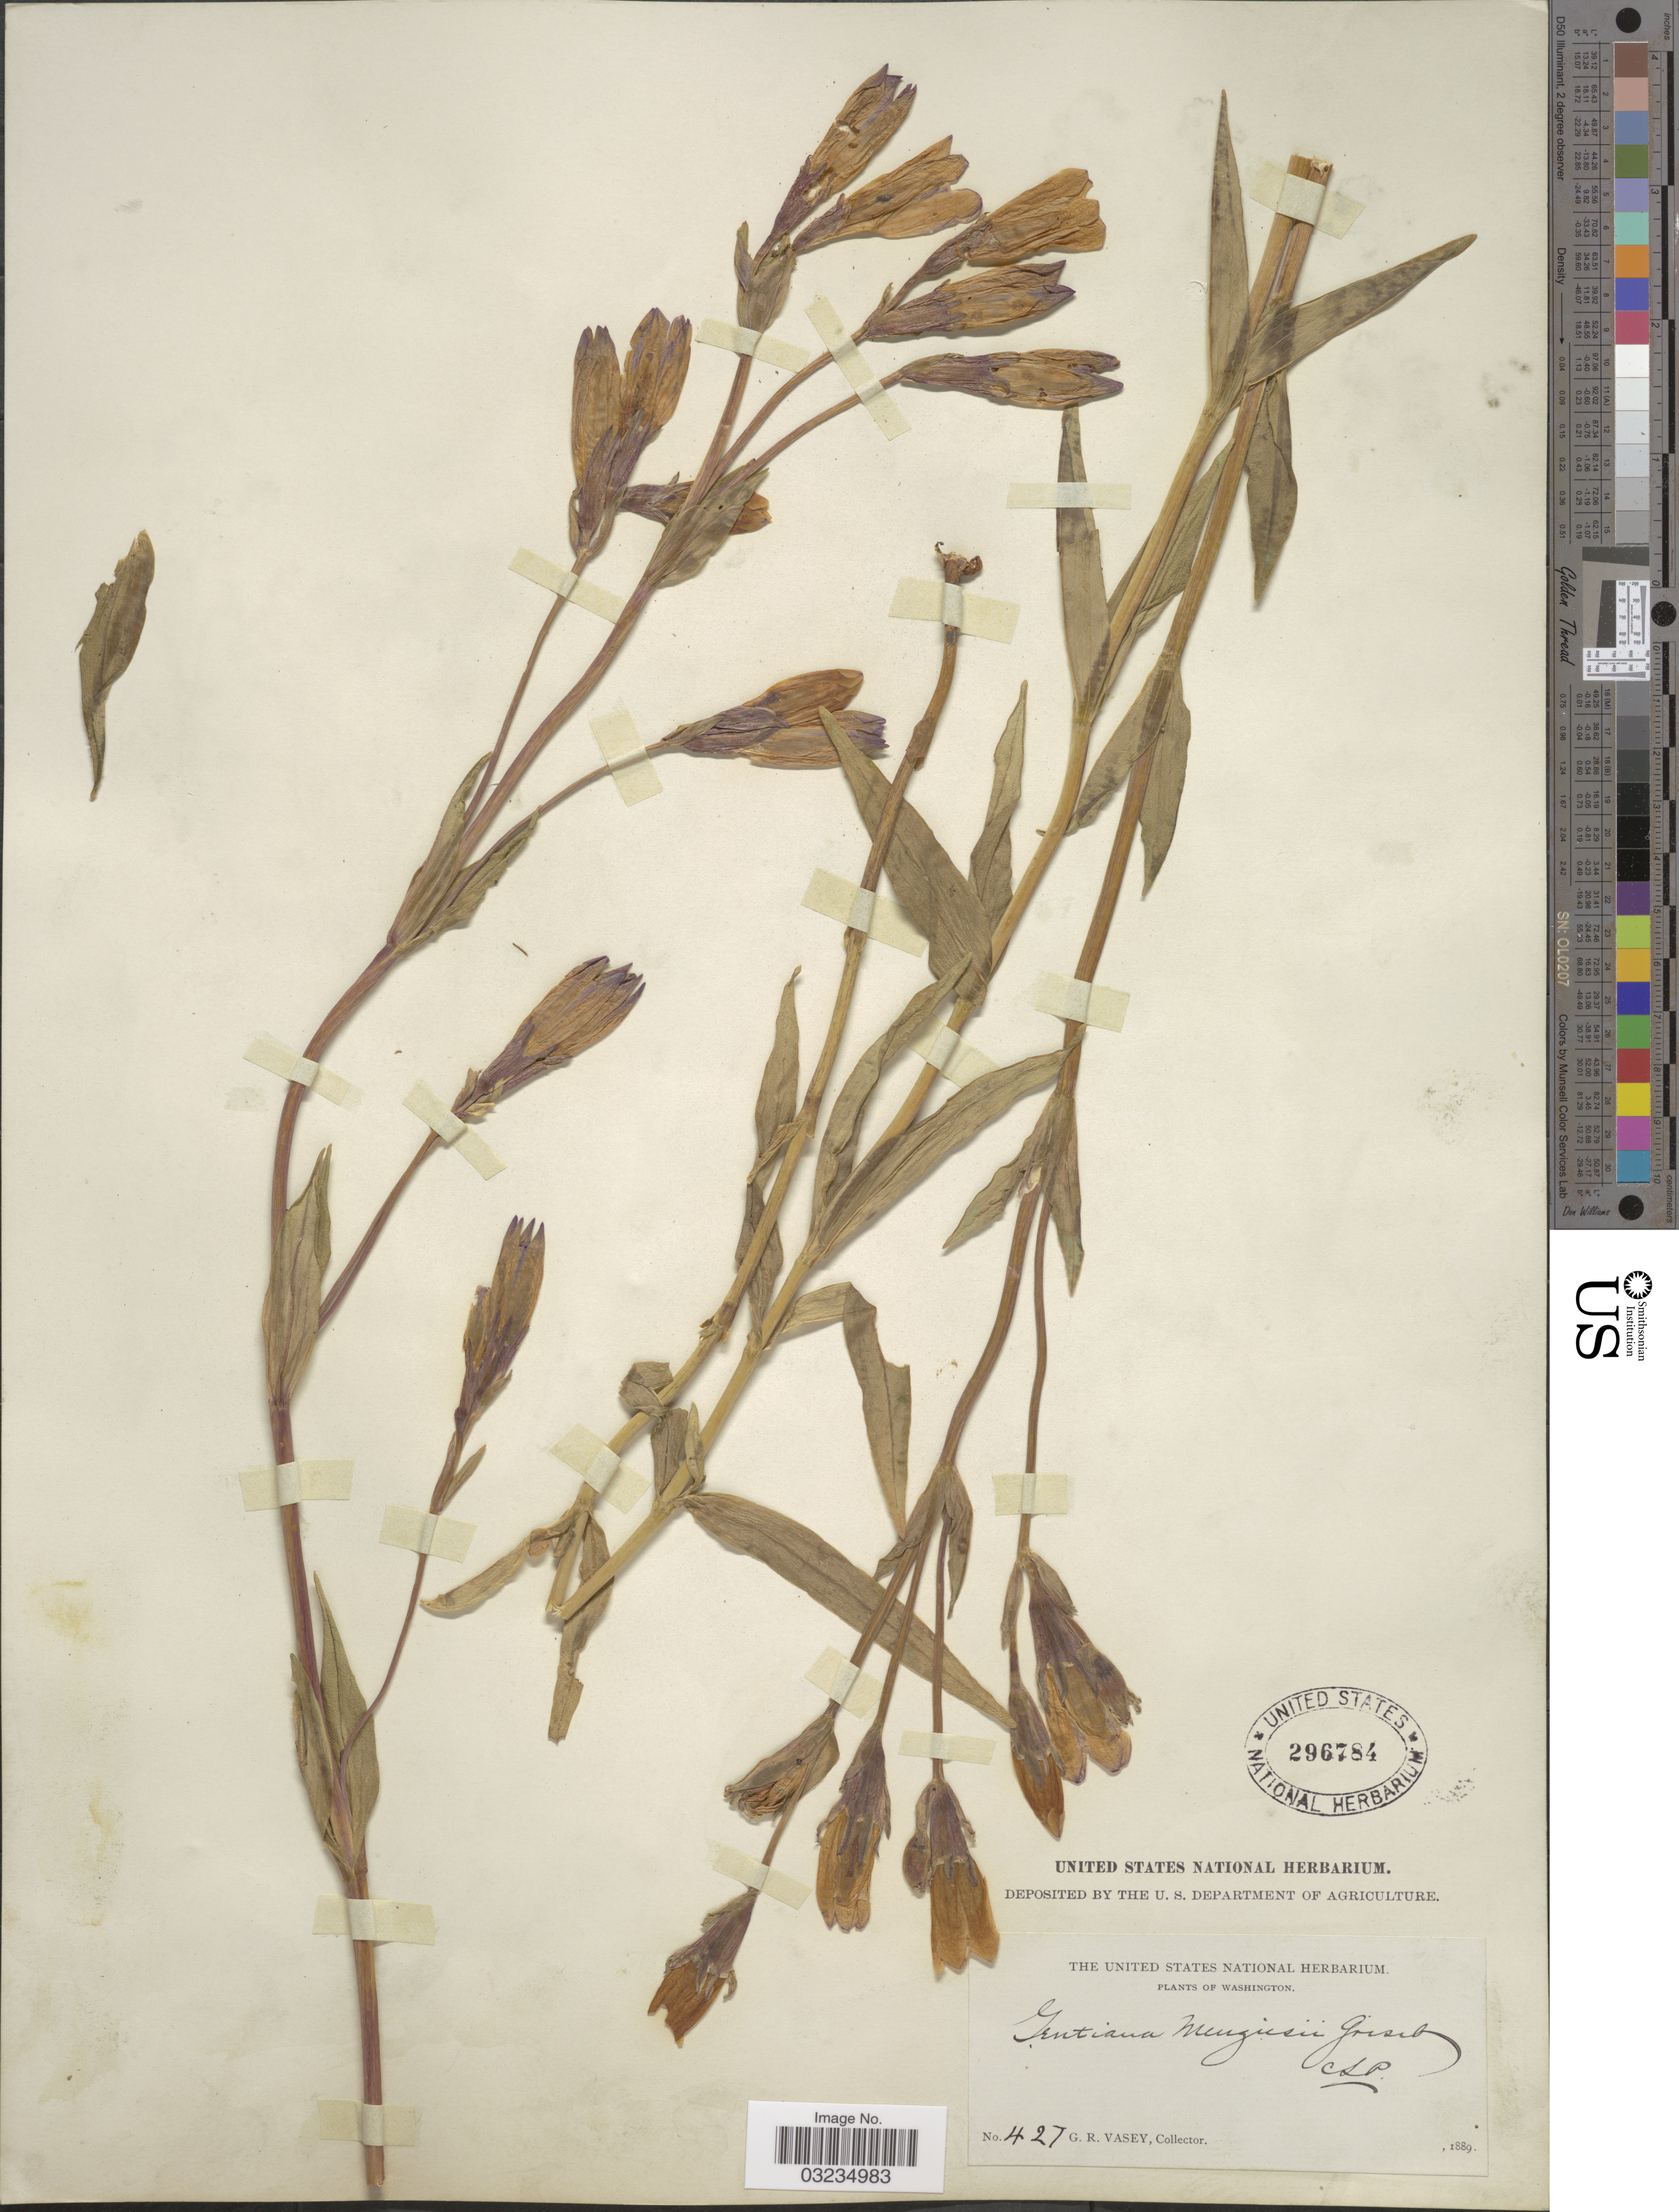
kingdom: Plantae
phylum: Tracheophyta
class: Magnoliopsida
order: Gentianales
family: Gentianaceae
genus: Gentiana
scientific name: Gentiana sceptrum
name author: Griseb.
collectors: G. R. Vasey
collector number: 427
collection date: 1889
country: United States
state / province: Washington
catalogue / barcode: US 296784